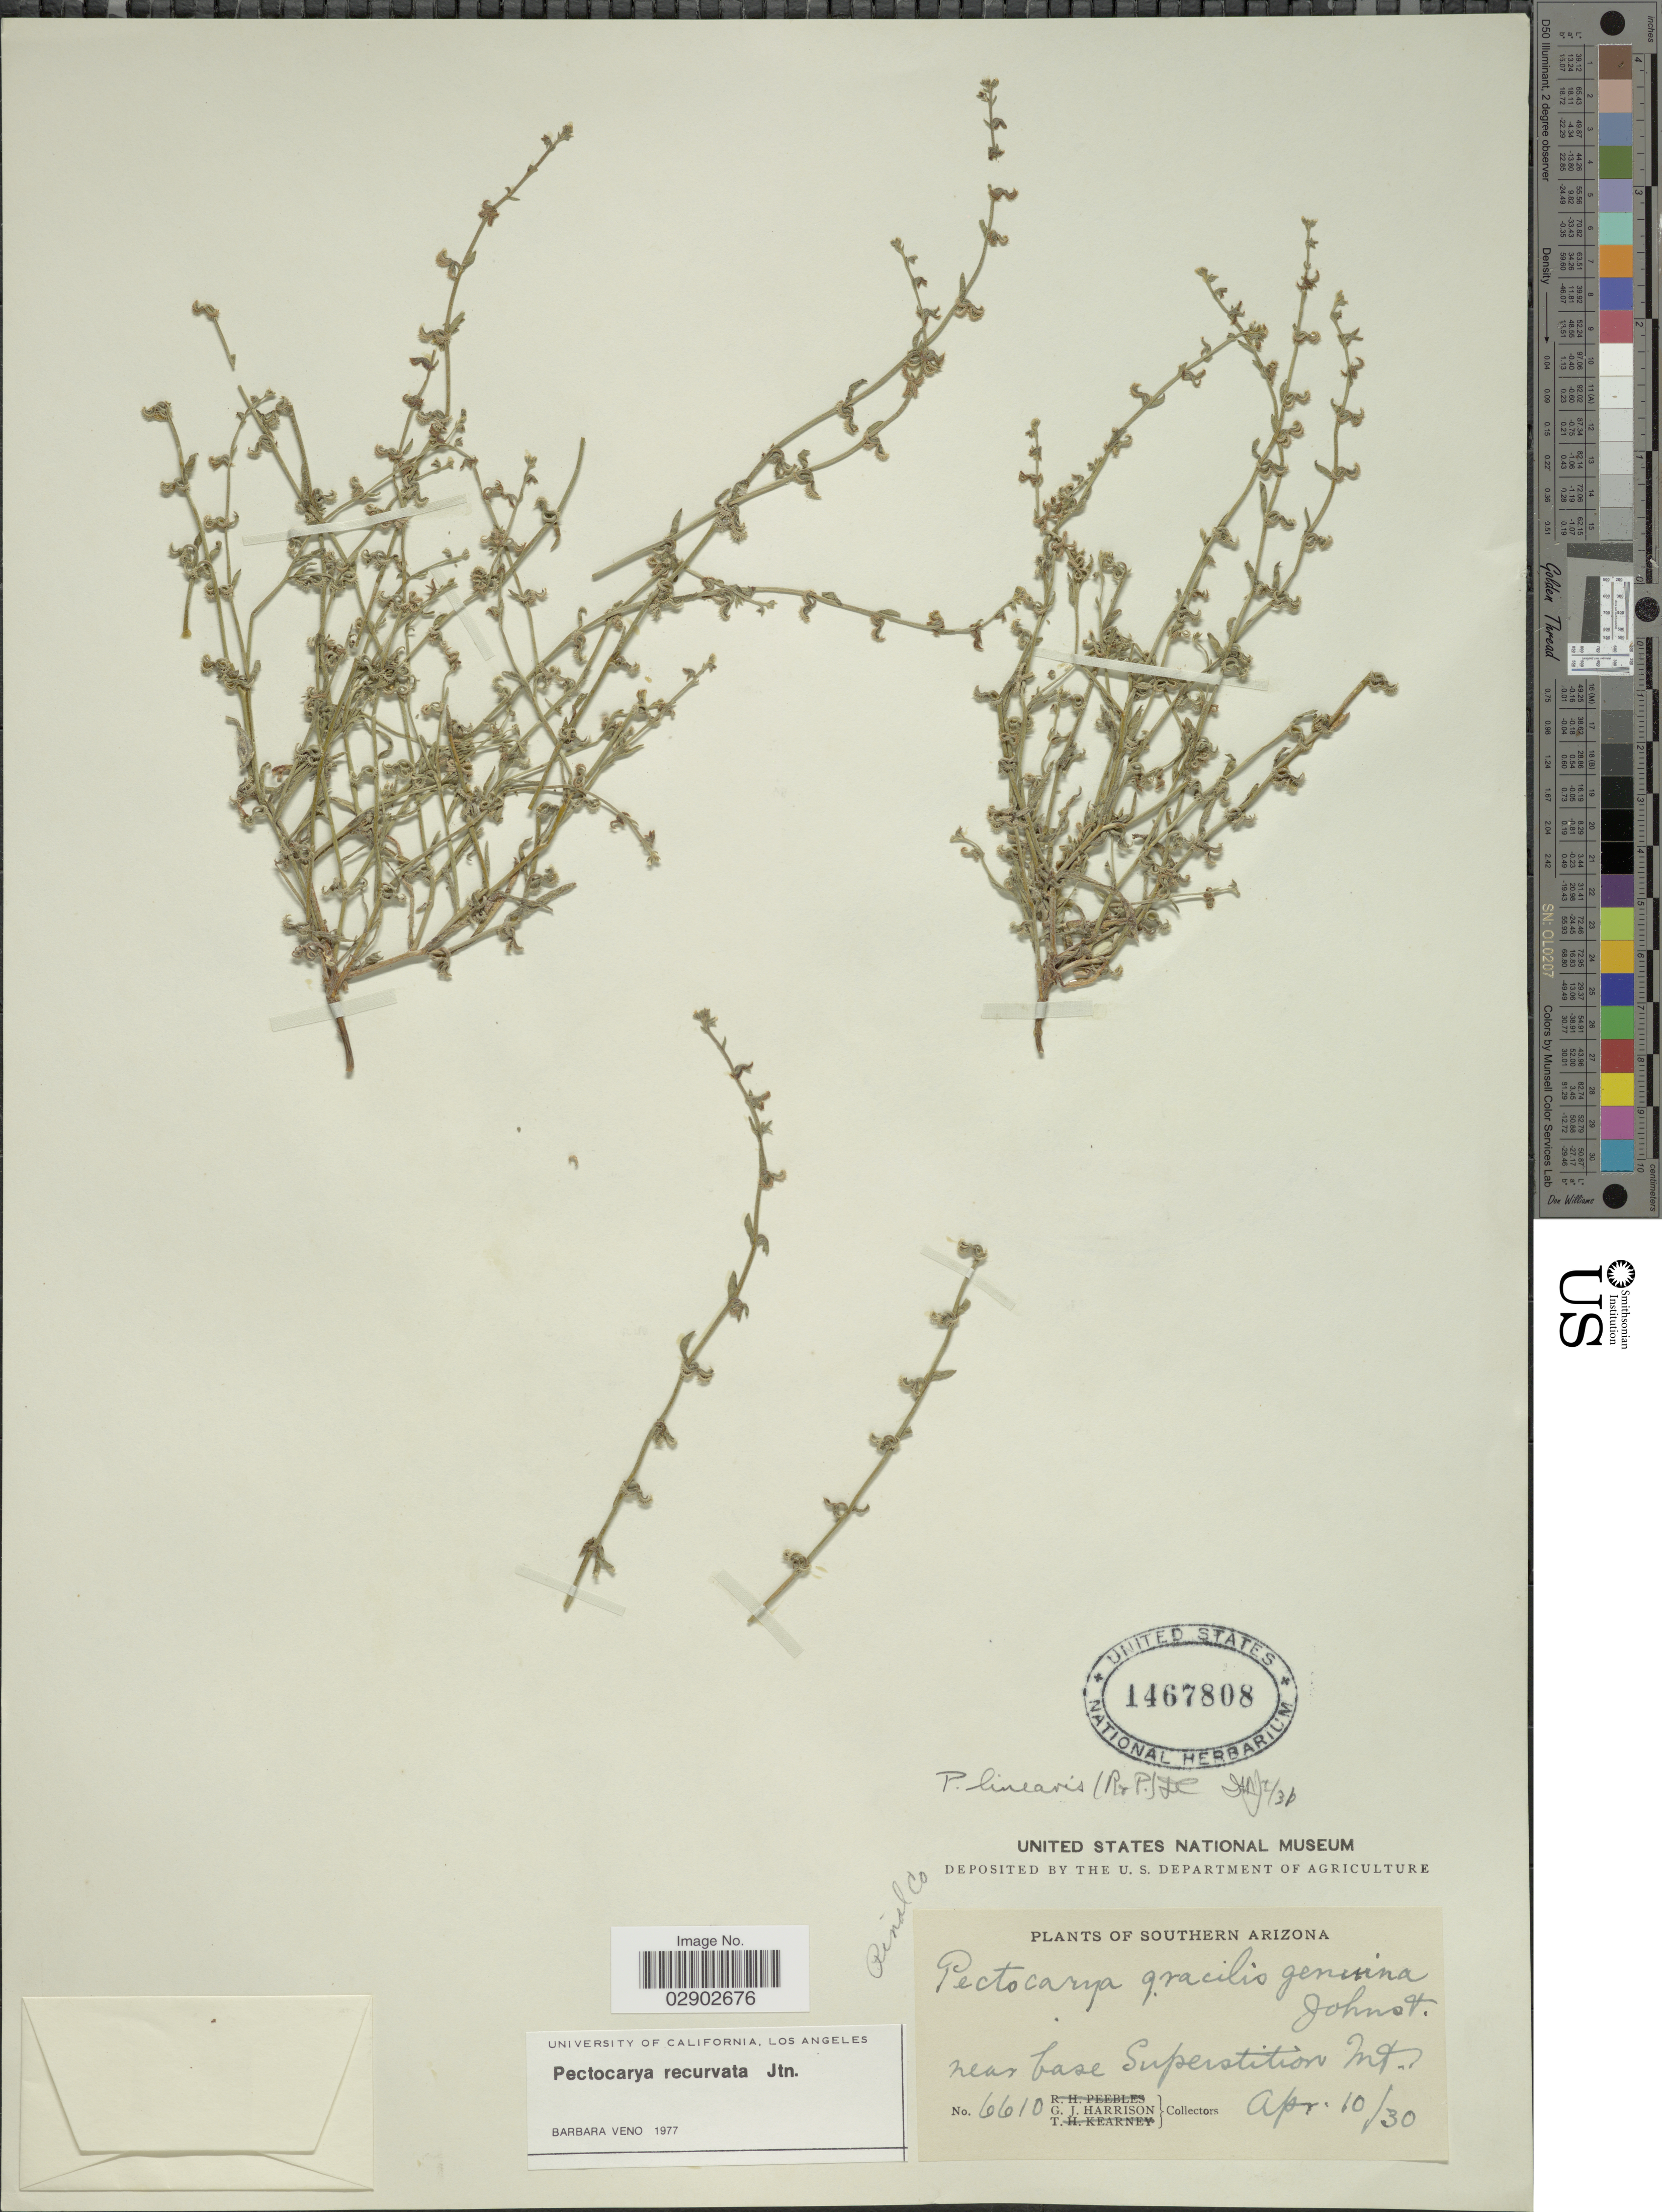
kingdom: Plantae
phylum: Tracheophyta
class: Magnoliopsida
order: Boraginales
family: Boraginaceae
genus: Pectocarya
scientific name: Pectocarya recurvata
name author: I.M. Johnst.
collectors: G. J. Harrison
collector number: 6610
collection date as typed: Transcribed d/m/y: 10/4/30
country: United States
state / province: Arizona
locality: Southern Arizona, near base Superstition Mt., Pinal Co.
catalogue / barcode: US 1467808